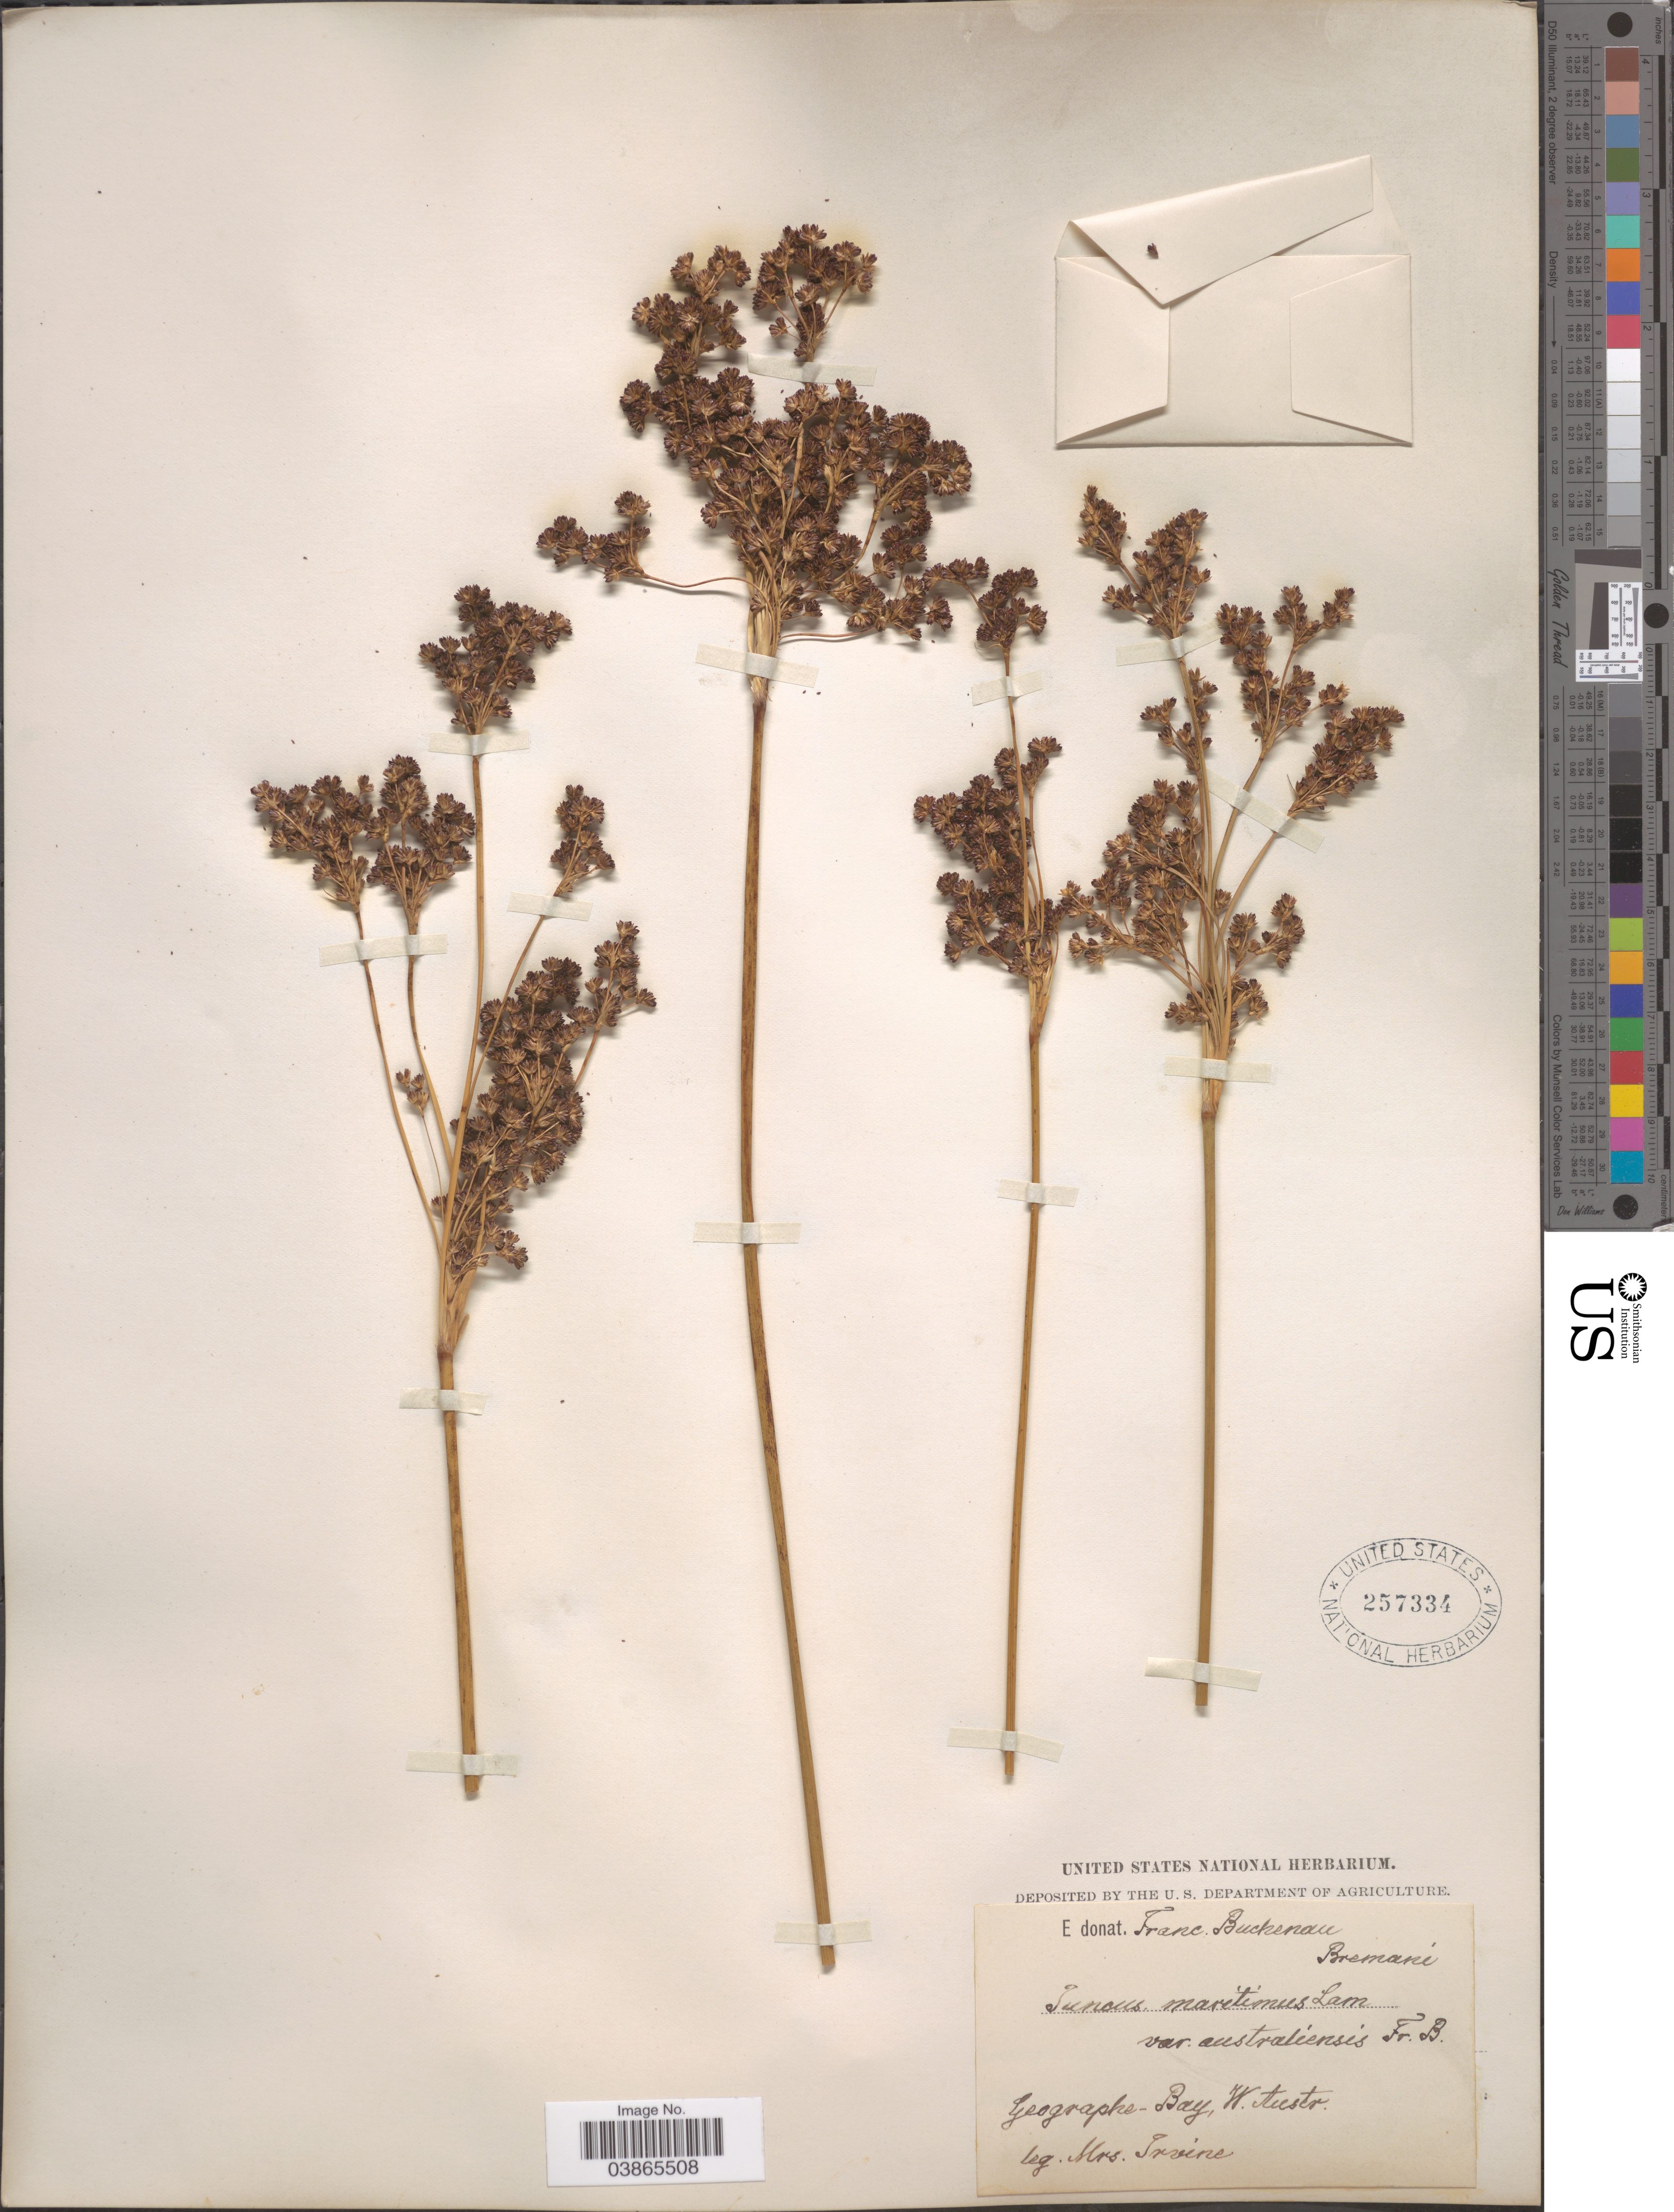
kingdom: Plantae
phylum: Tracheophyta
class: Liliopsida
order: Poales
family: Juncaceae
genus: Juncus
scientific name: Juncus maritimus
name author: Lam.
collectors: Irvine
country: Austria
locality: Geographe-Bay, W. Austr.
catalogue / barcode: US 257334